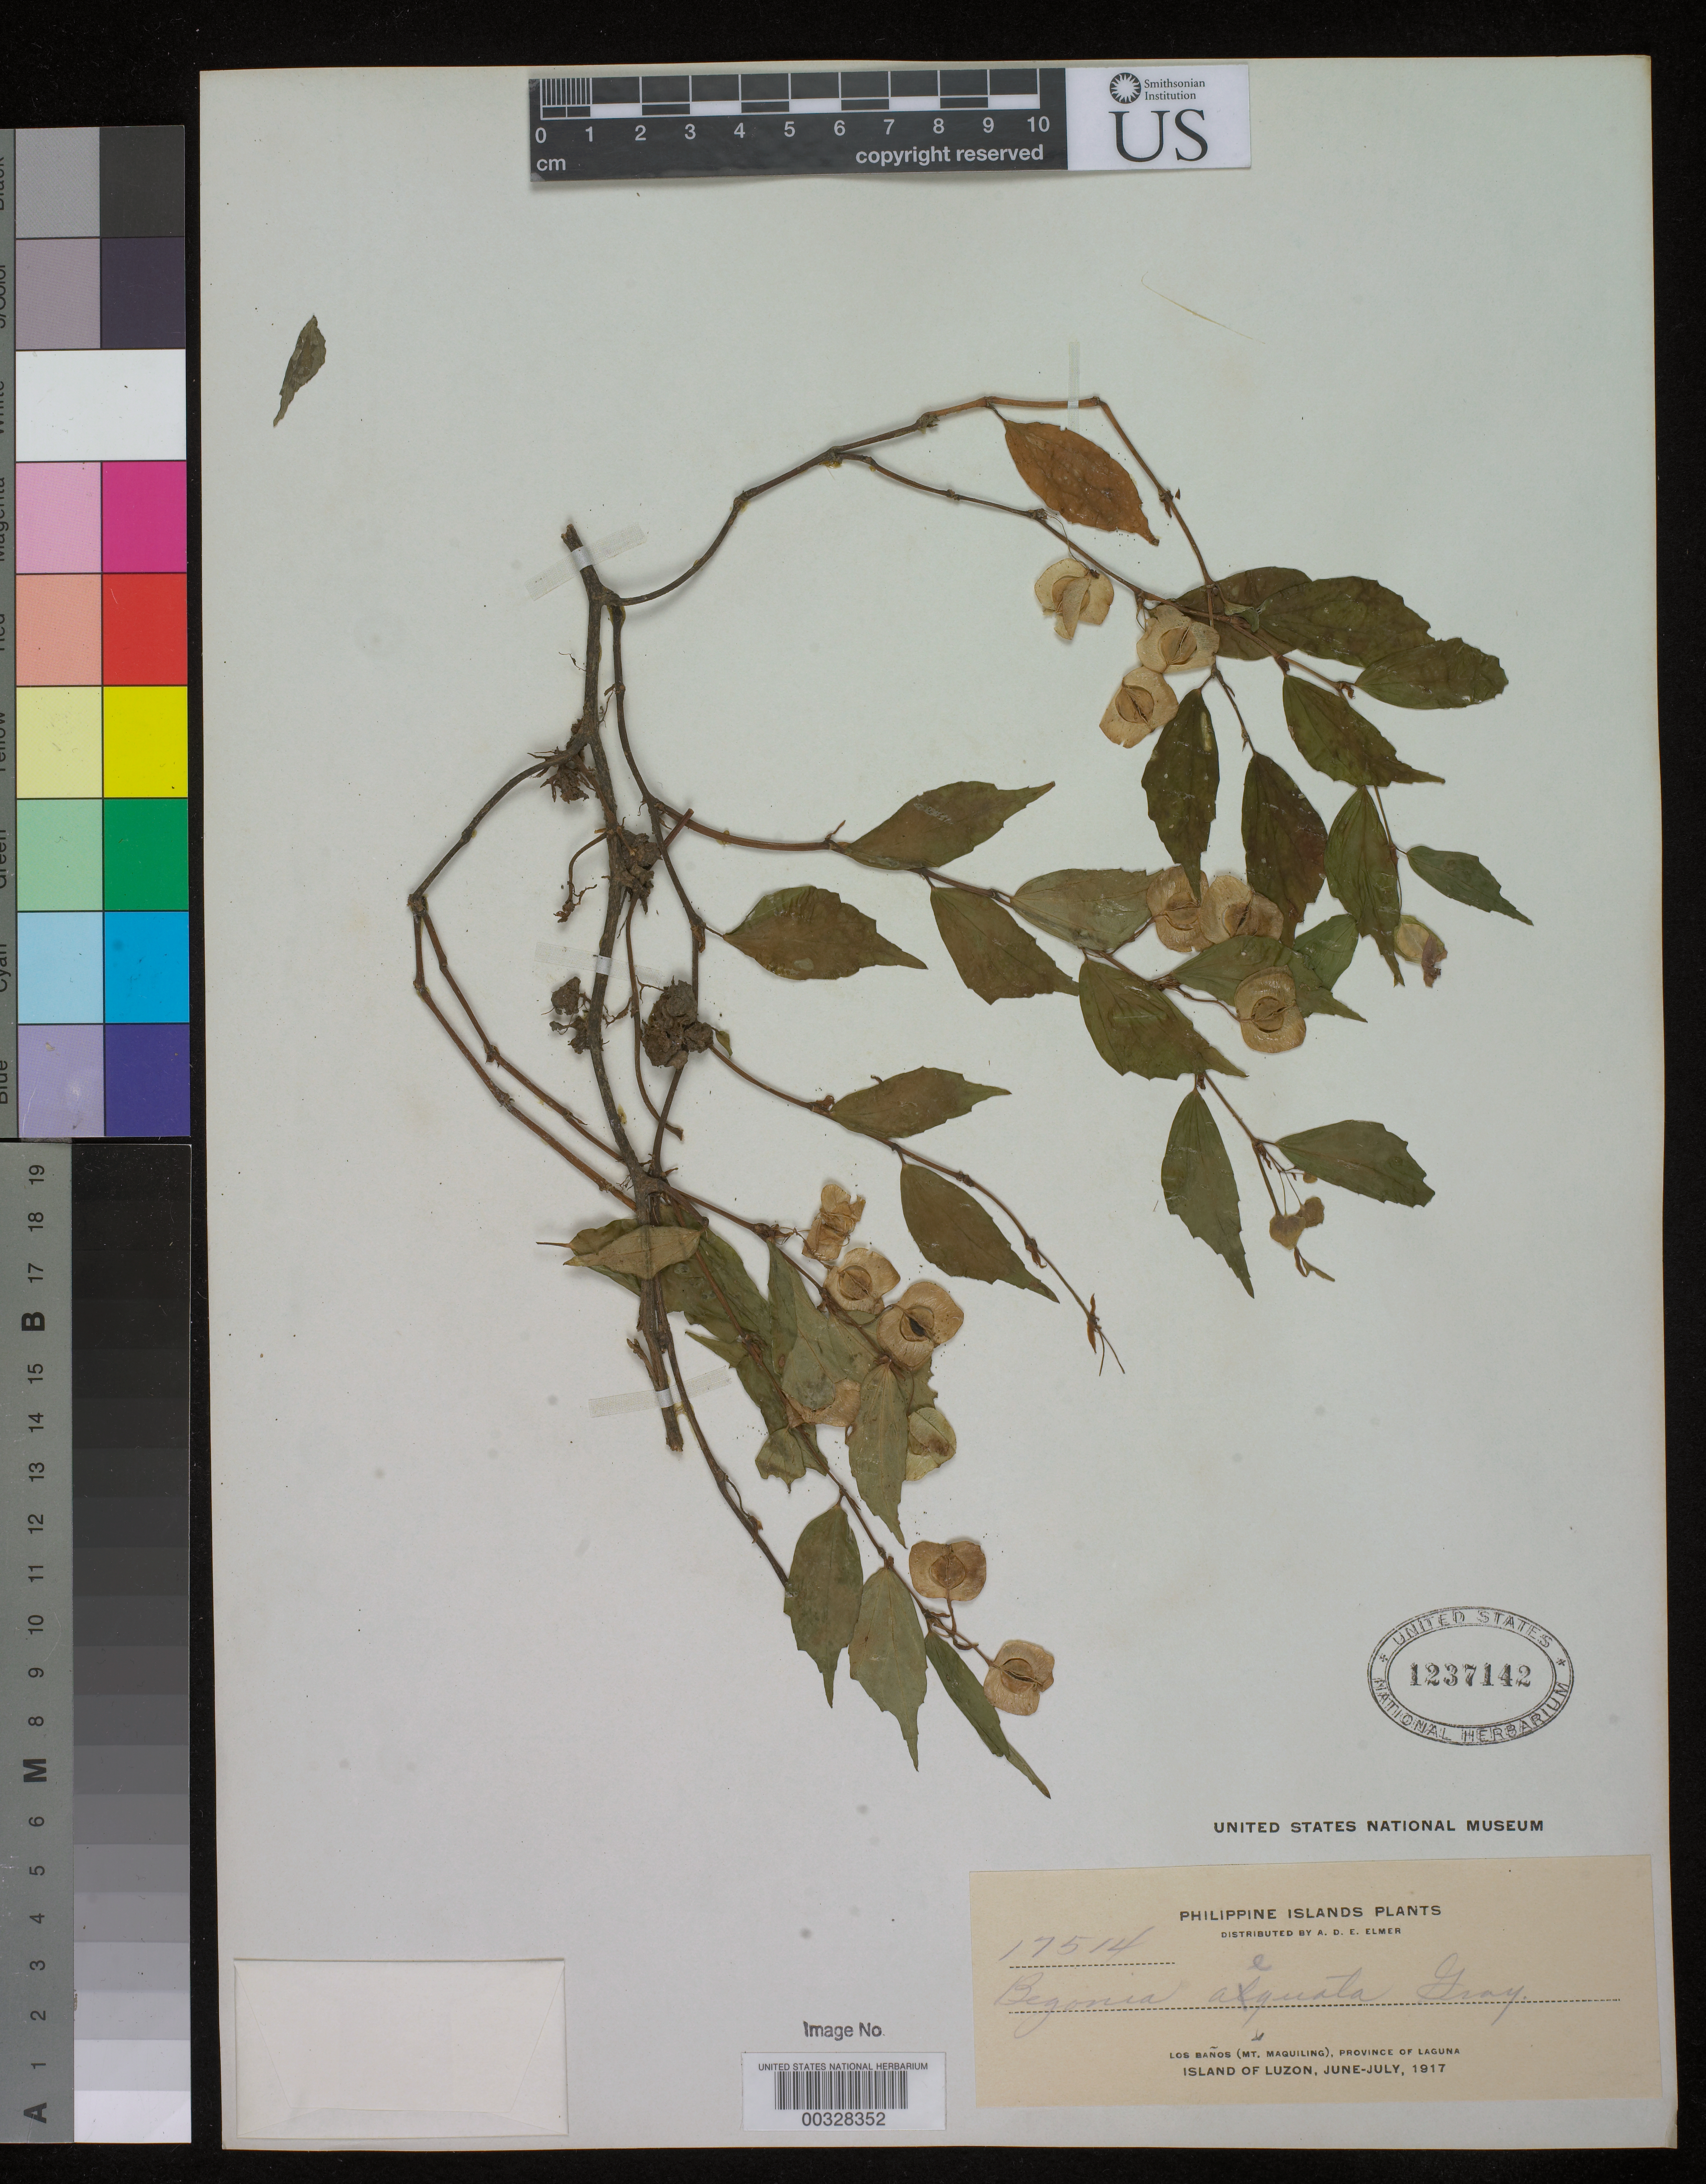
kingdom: Plantae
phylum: Tracheophyta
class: Magnoliopsida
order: Cucurbitales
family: Begoniaceae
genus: Begonia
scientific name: Begonia aequata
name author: A. Gray in Wilkes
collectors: A. D. E. Elmer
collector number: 17514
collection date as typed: Jun 1917 to -- Jul 1917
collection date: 1917-06/1917-07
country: Philippines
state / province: Calabarzon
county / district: Laguna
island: Luzon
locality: Los Banos, Mt. Maquiling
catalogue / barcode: US 1237142